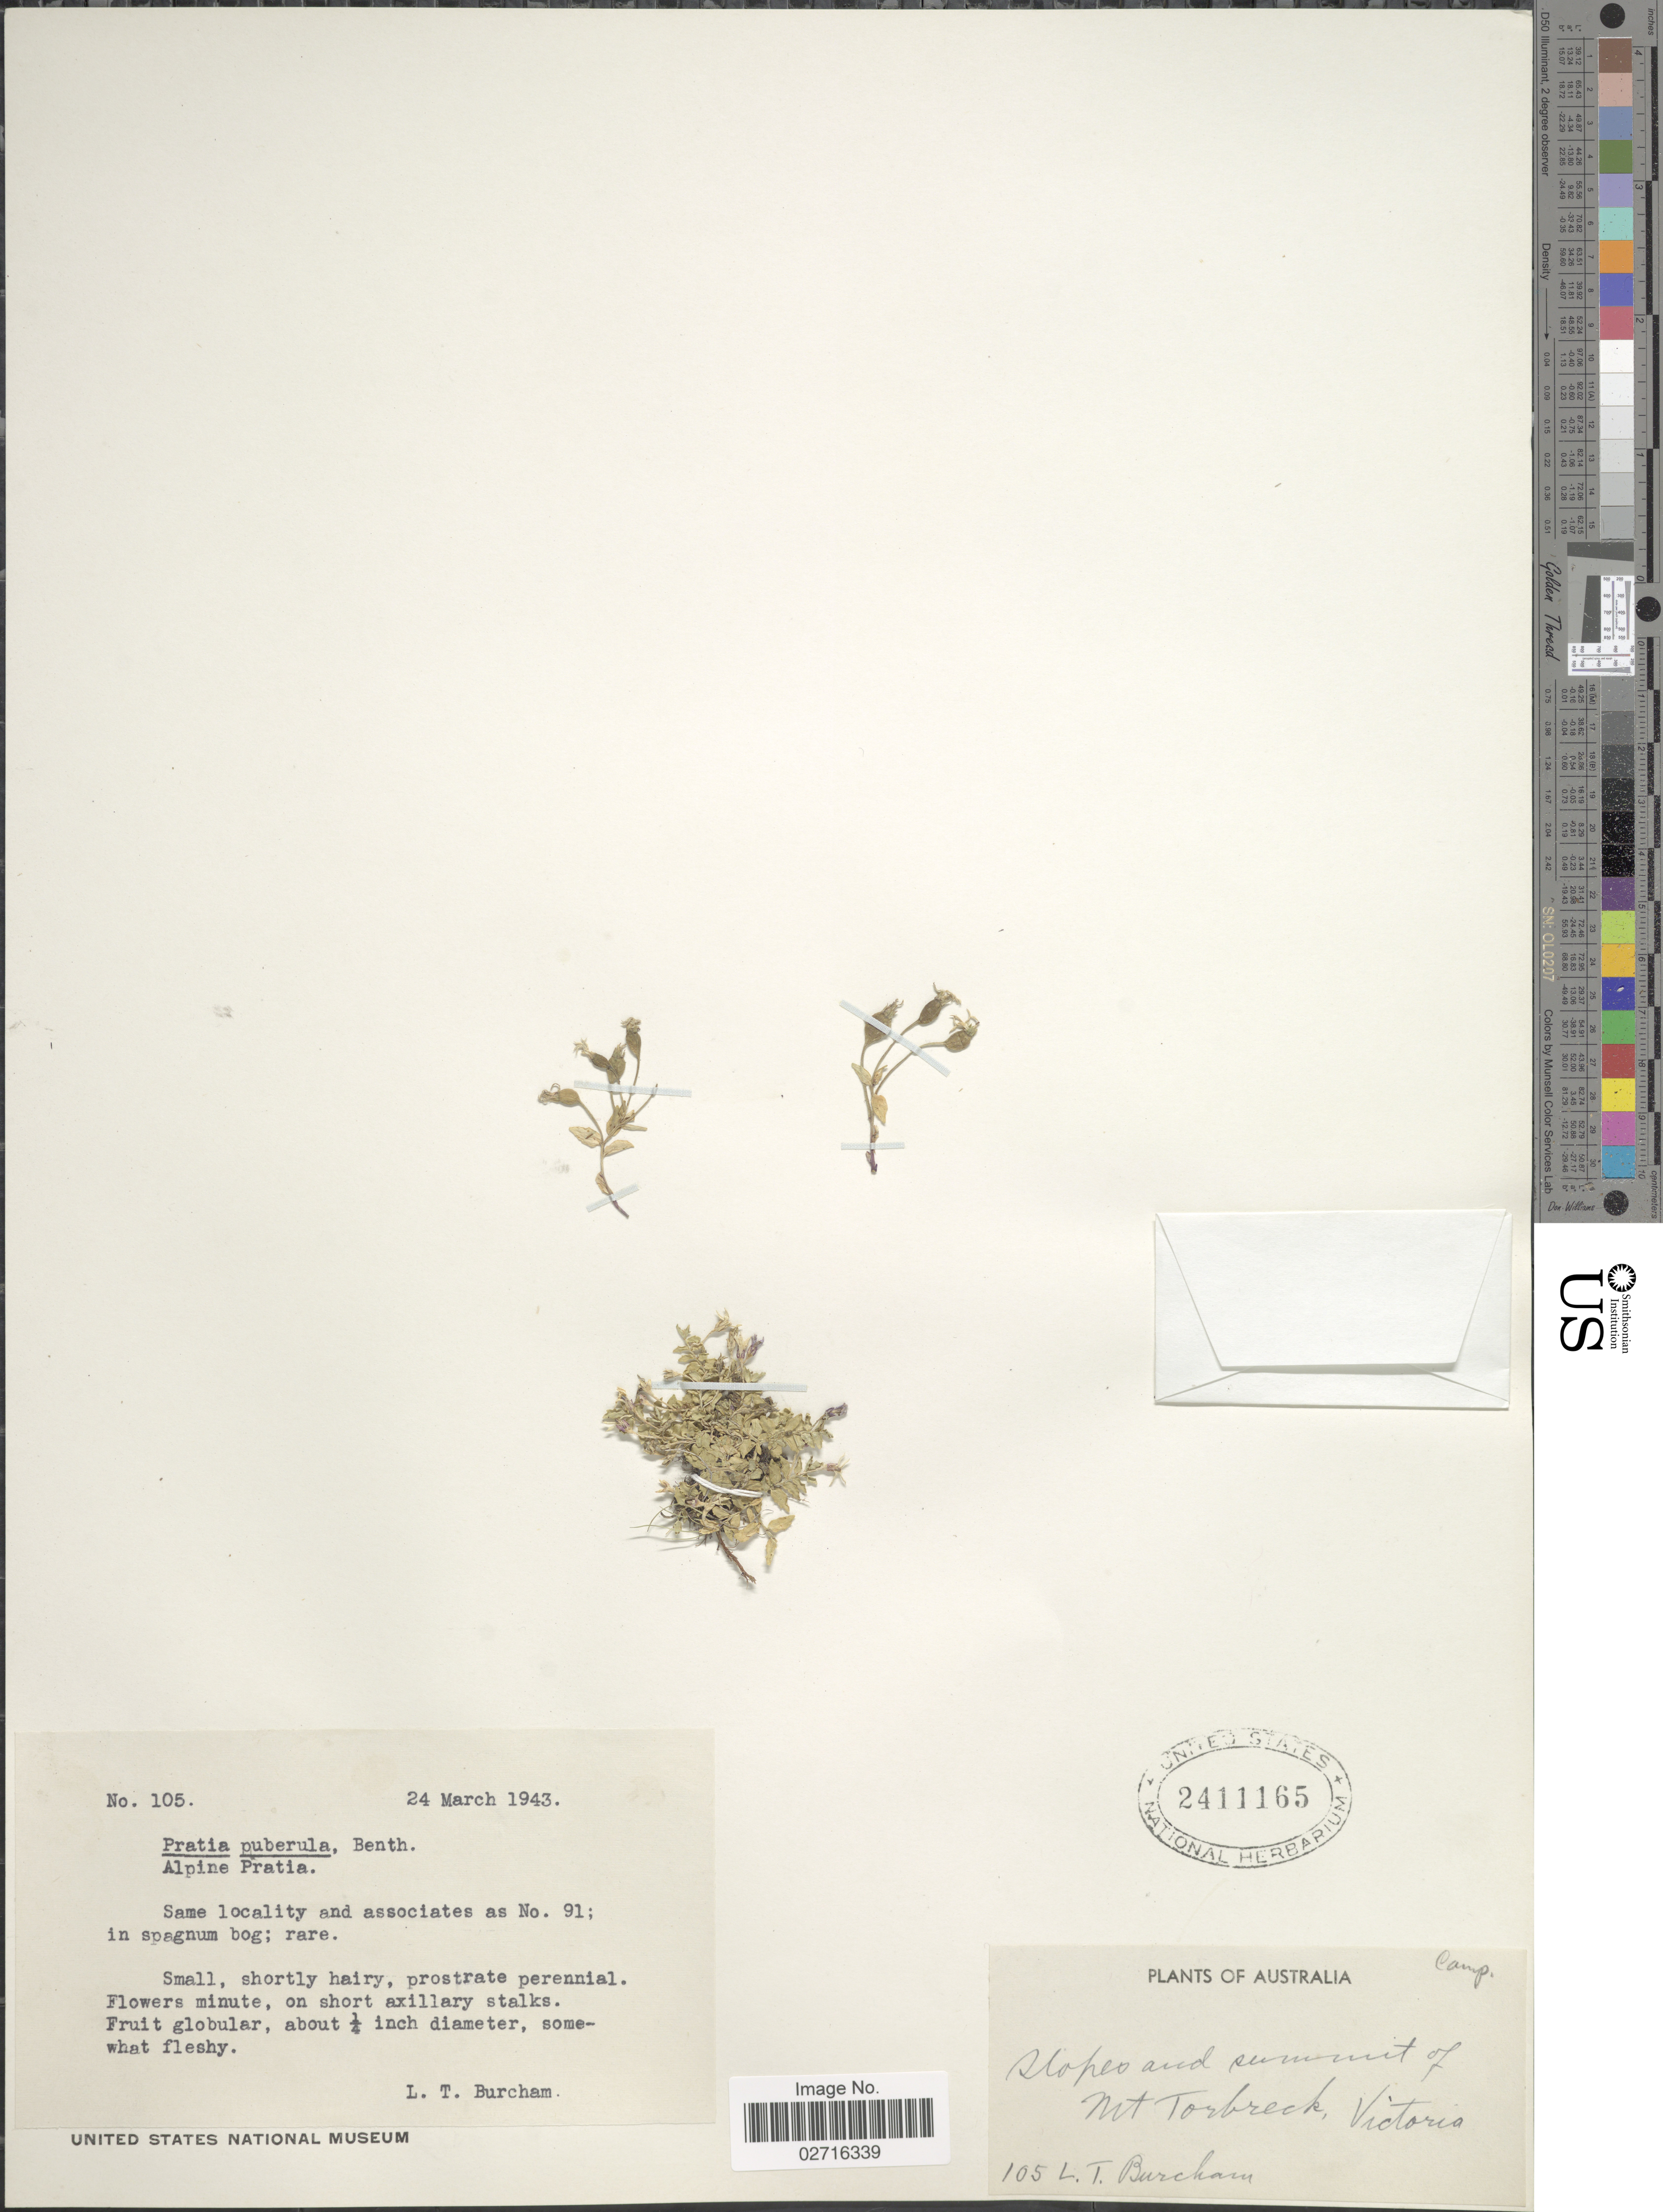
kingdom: Plantae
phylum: Tracheophyta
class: Magnoliopsida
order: Asterales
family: Campanulaceae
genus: Pratia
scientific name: Pratia puberula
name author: Benth.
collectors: L. Burcham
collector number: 105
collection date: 1943-03-24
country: Australia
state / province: Victoria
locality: Slopes and summit of Mt Rorbreck, Victoria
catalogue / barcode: US 2411165